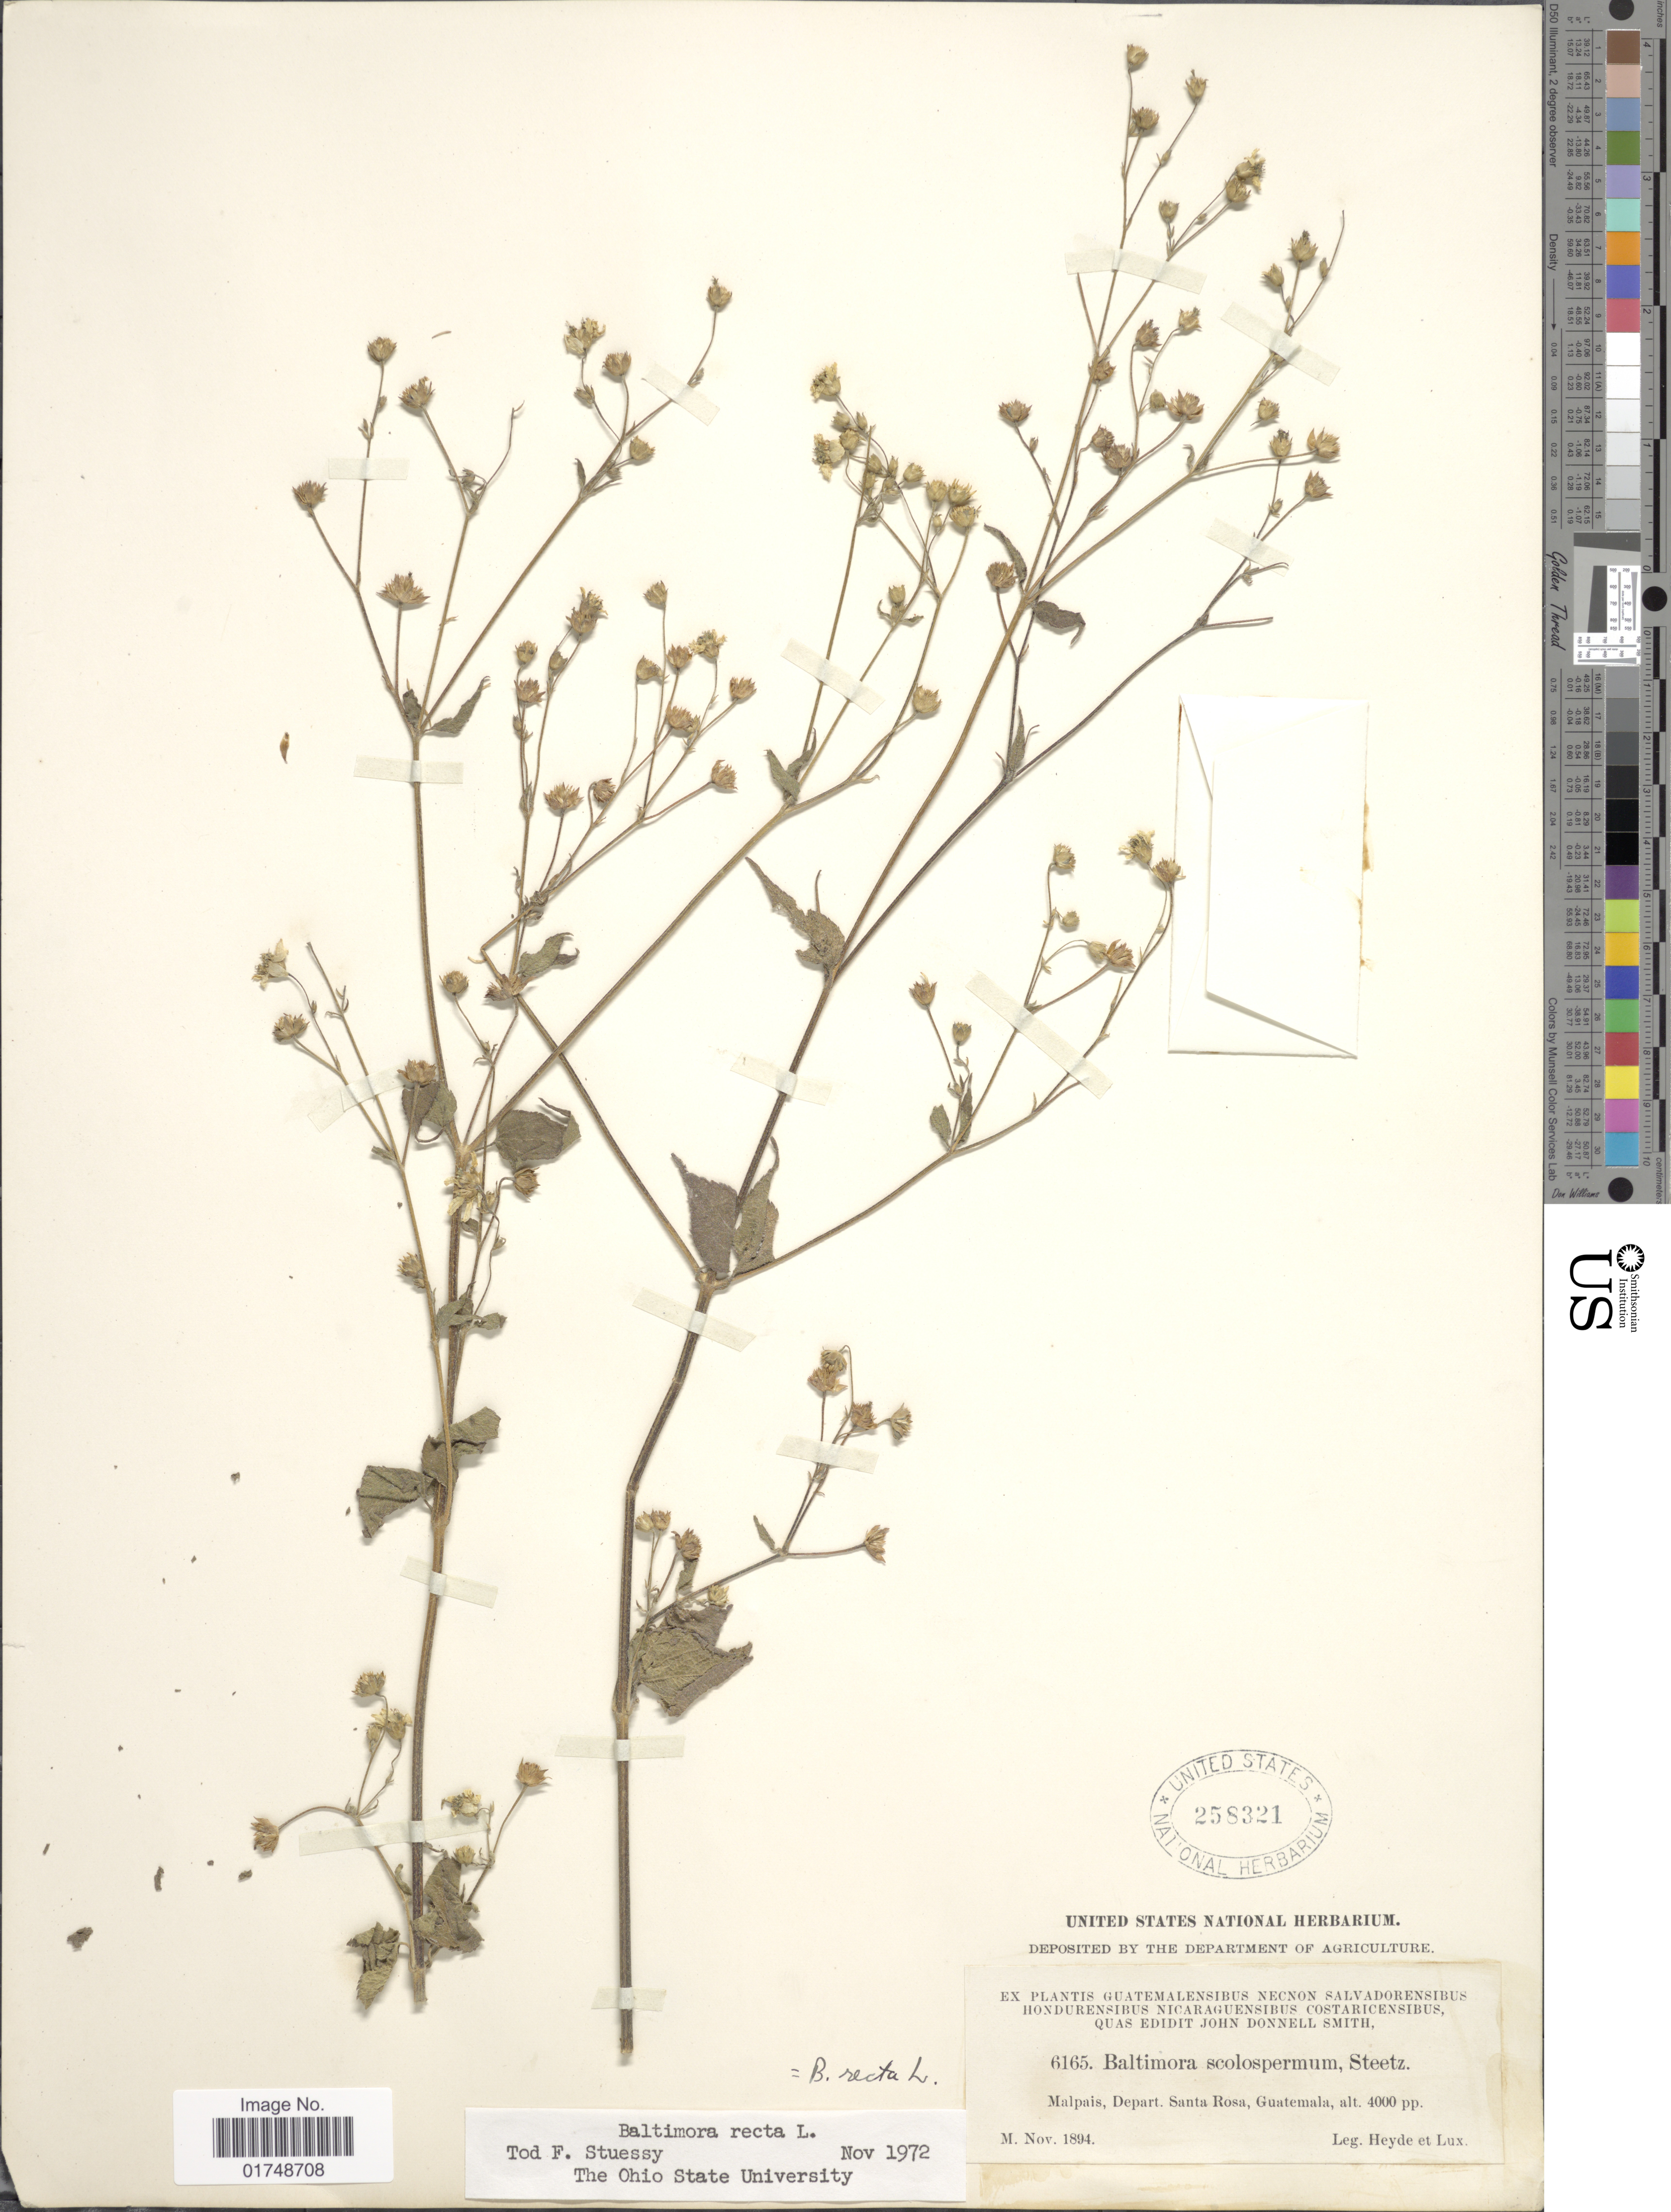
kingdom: Plantae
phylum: Tracheophyta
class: Magnoliopsida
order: Asterales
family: Asteraceae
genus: Baltimora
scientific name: Baltimora recta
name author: L.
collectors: E. T. Heyde & E. Lux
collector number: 6165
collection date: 1894-11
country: Guatemala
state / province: Santa Rosa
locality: Malpais, Depart. Santa Rosa.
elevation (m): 1219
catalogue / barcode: US 258321